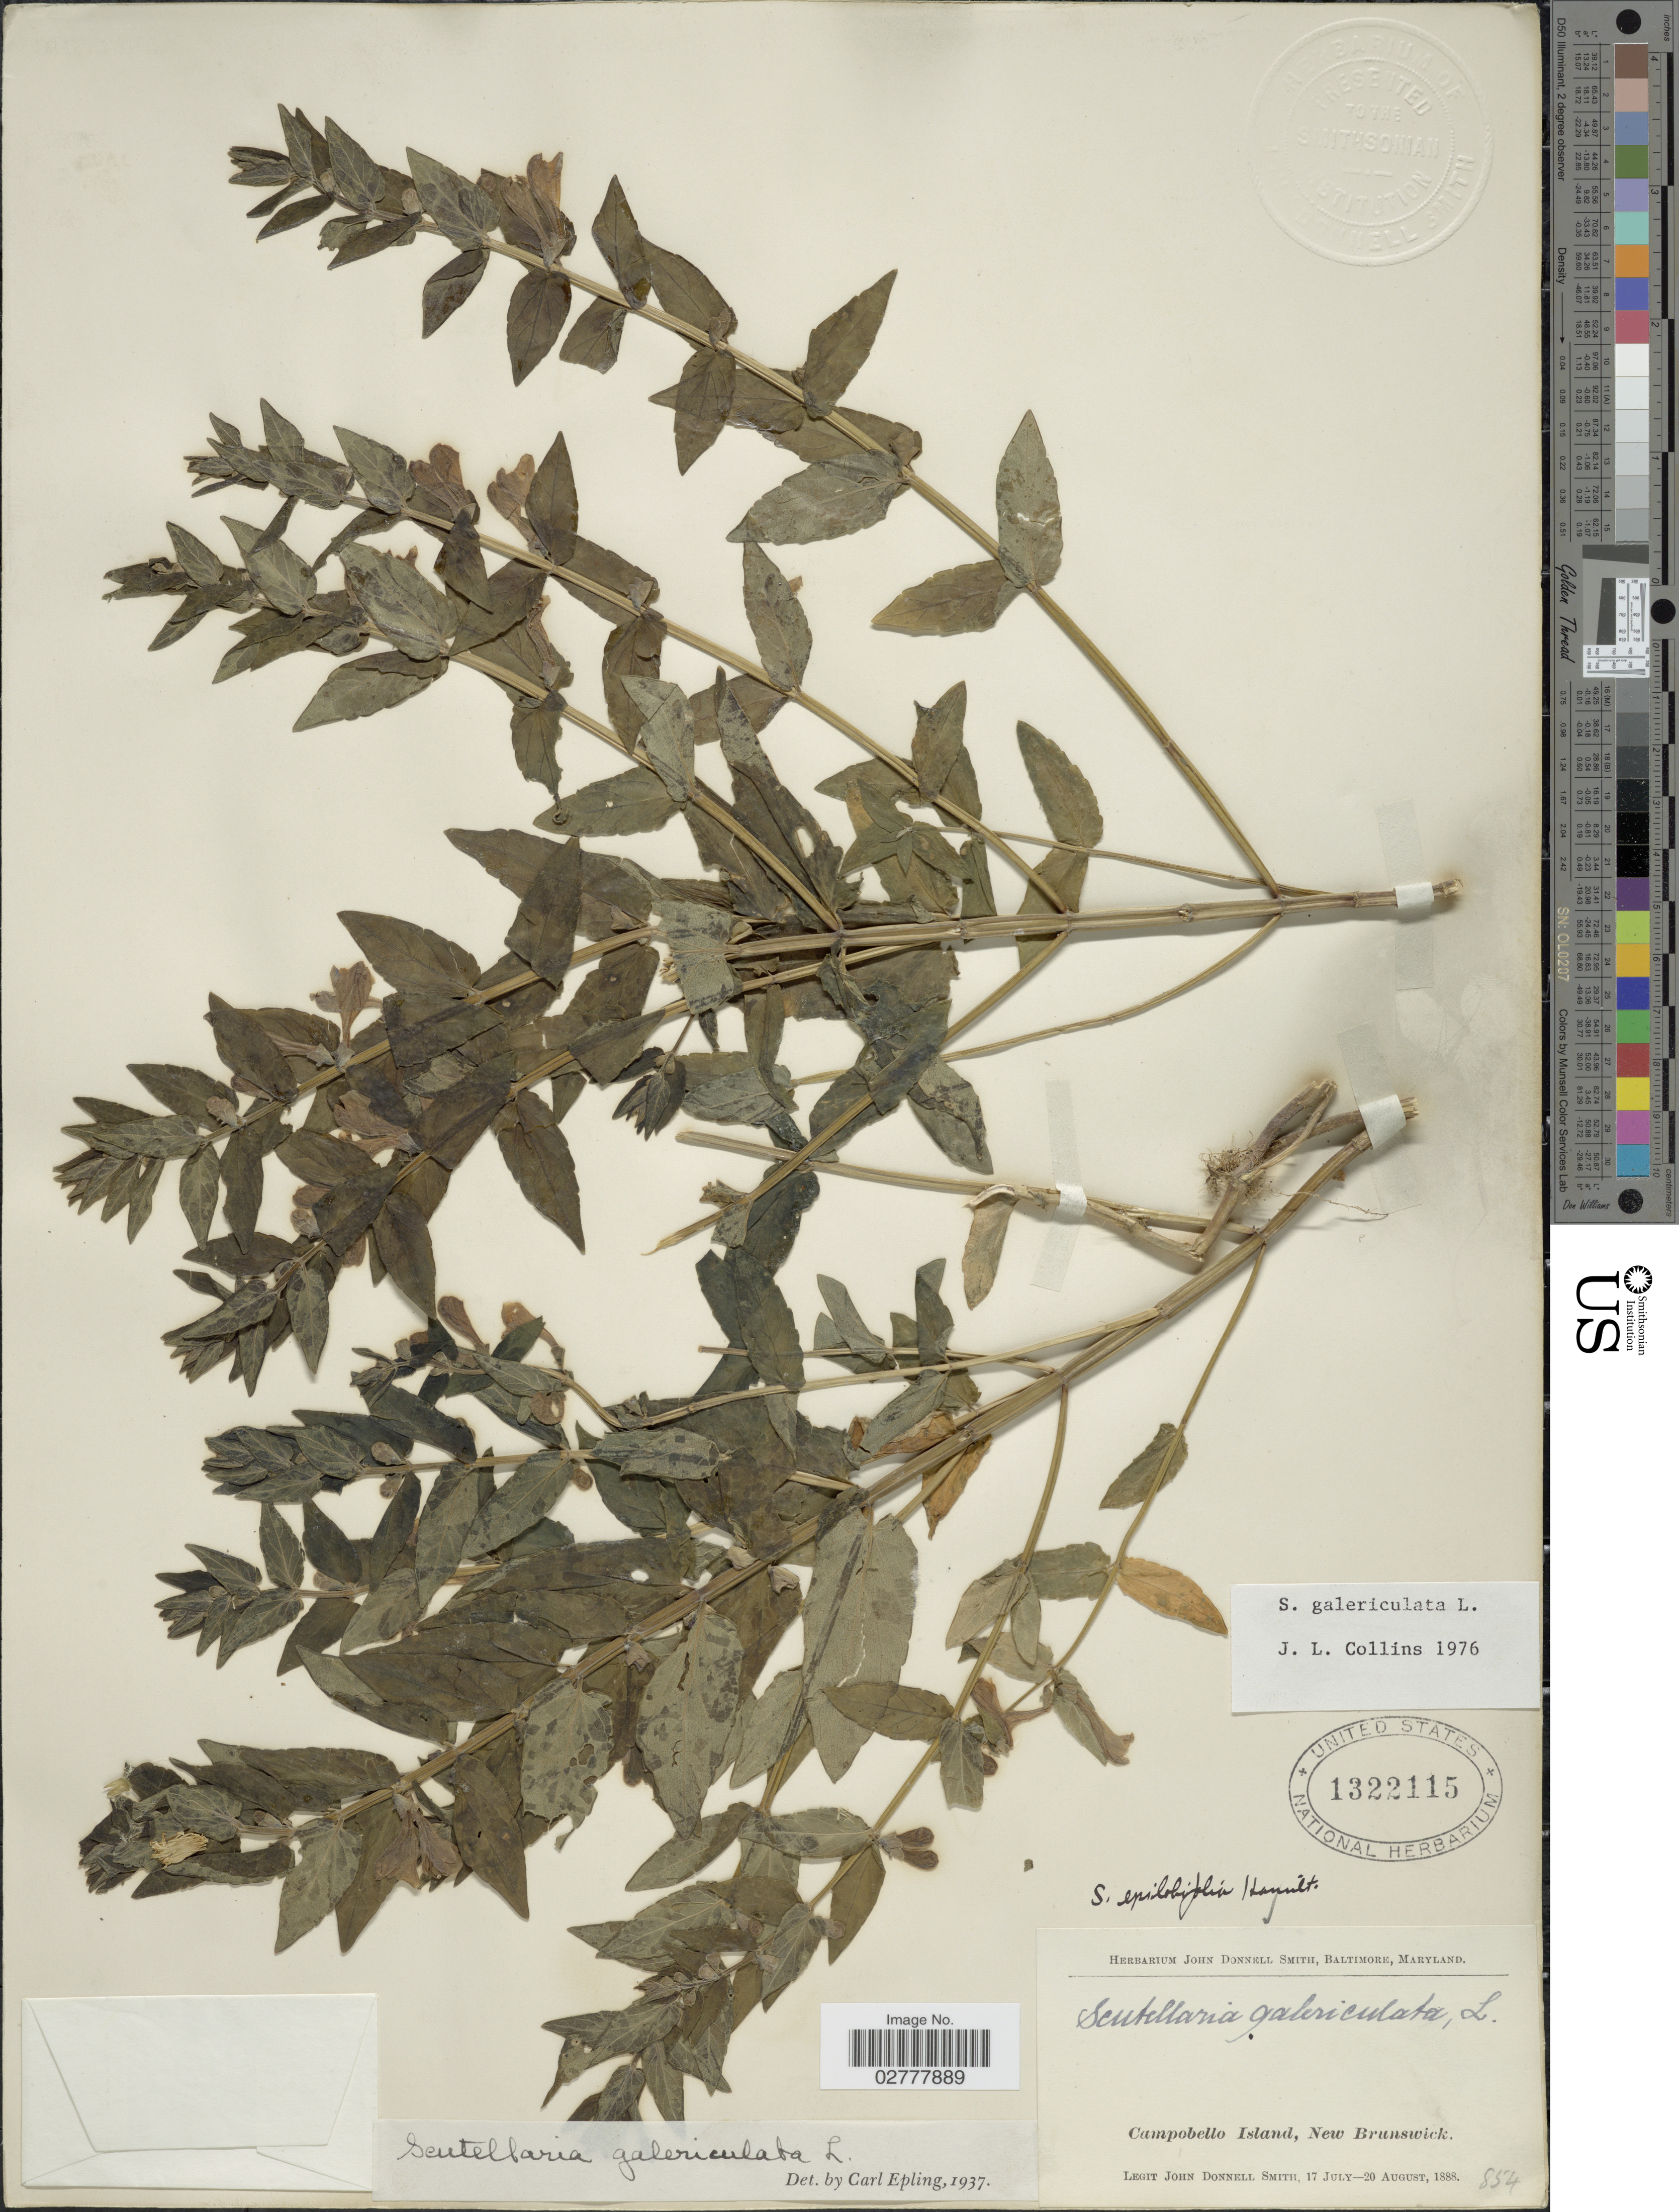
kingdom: Plantae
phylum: Tracheophyta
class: Magnoliopsida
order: Lamiales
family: Lamiaceae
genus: Scutellaria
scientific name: Scutellaria galericulata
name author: L.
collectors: J. Donnell Smith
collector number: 854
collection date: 1888-07-17/1888-08-20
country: Canada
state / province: New Brunswick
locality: Campobello Island.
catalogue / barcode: US 1322115